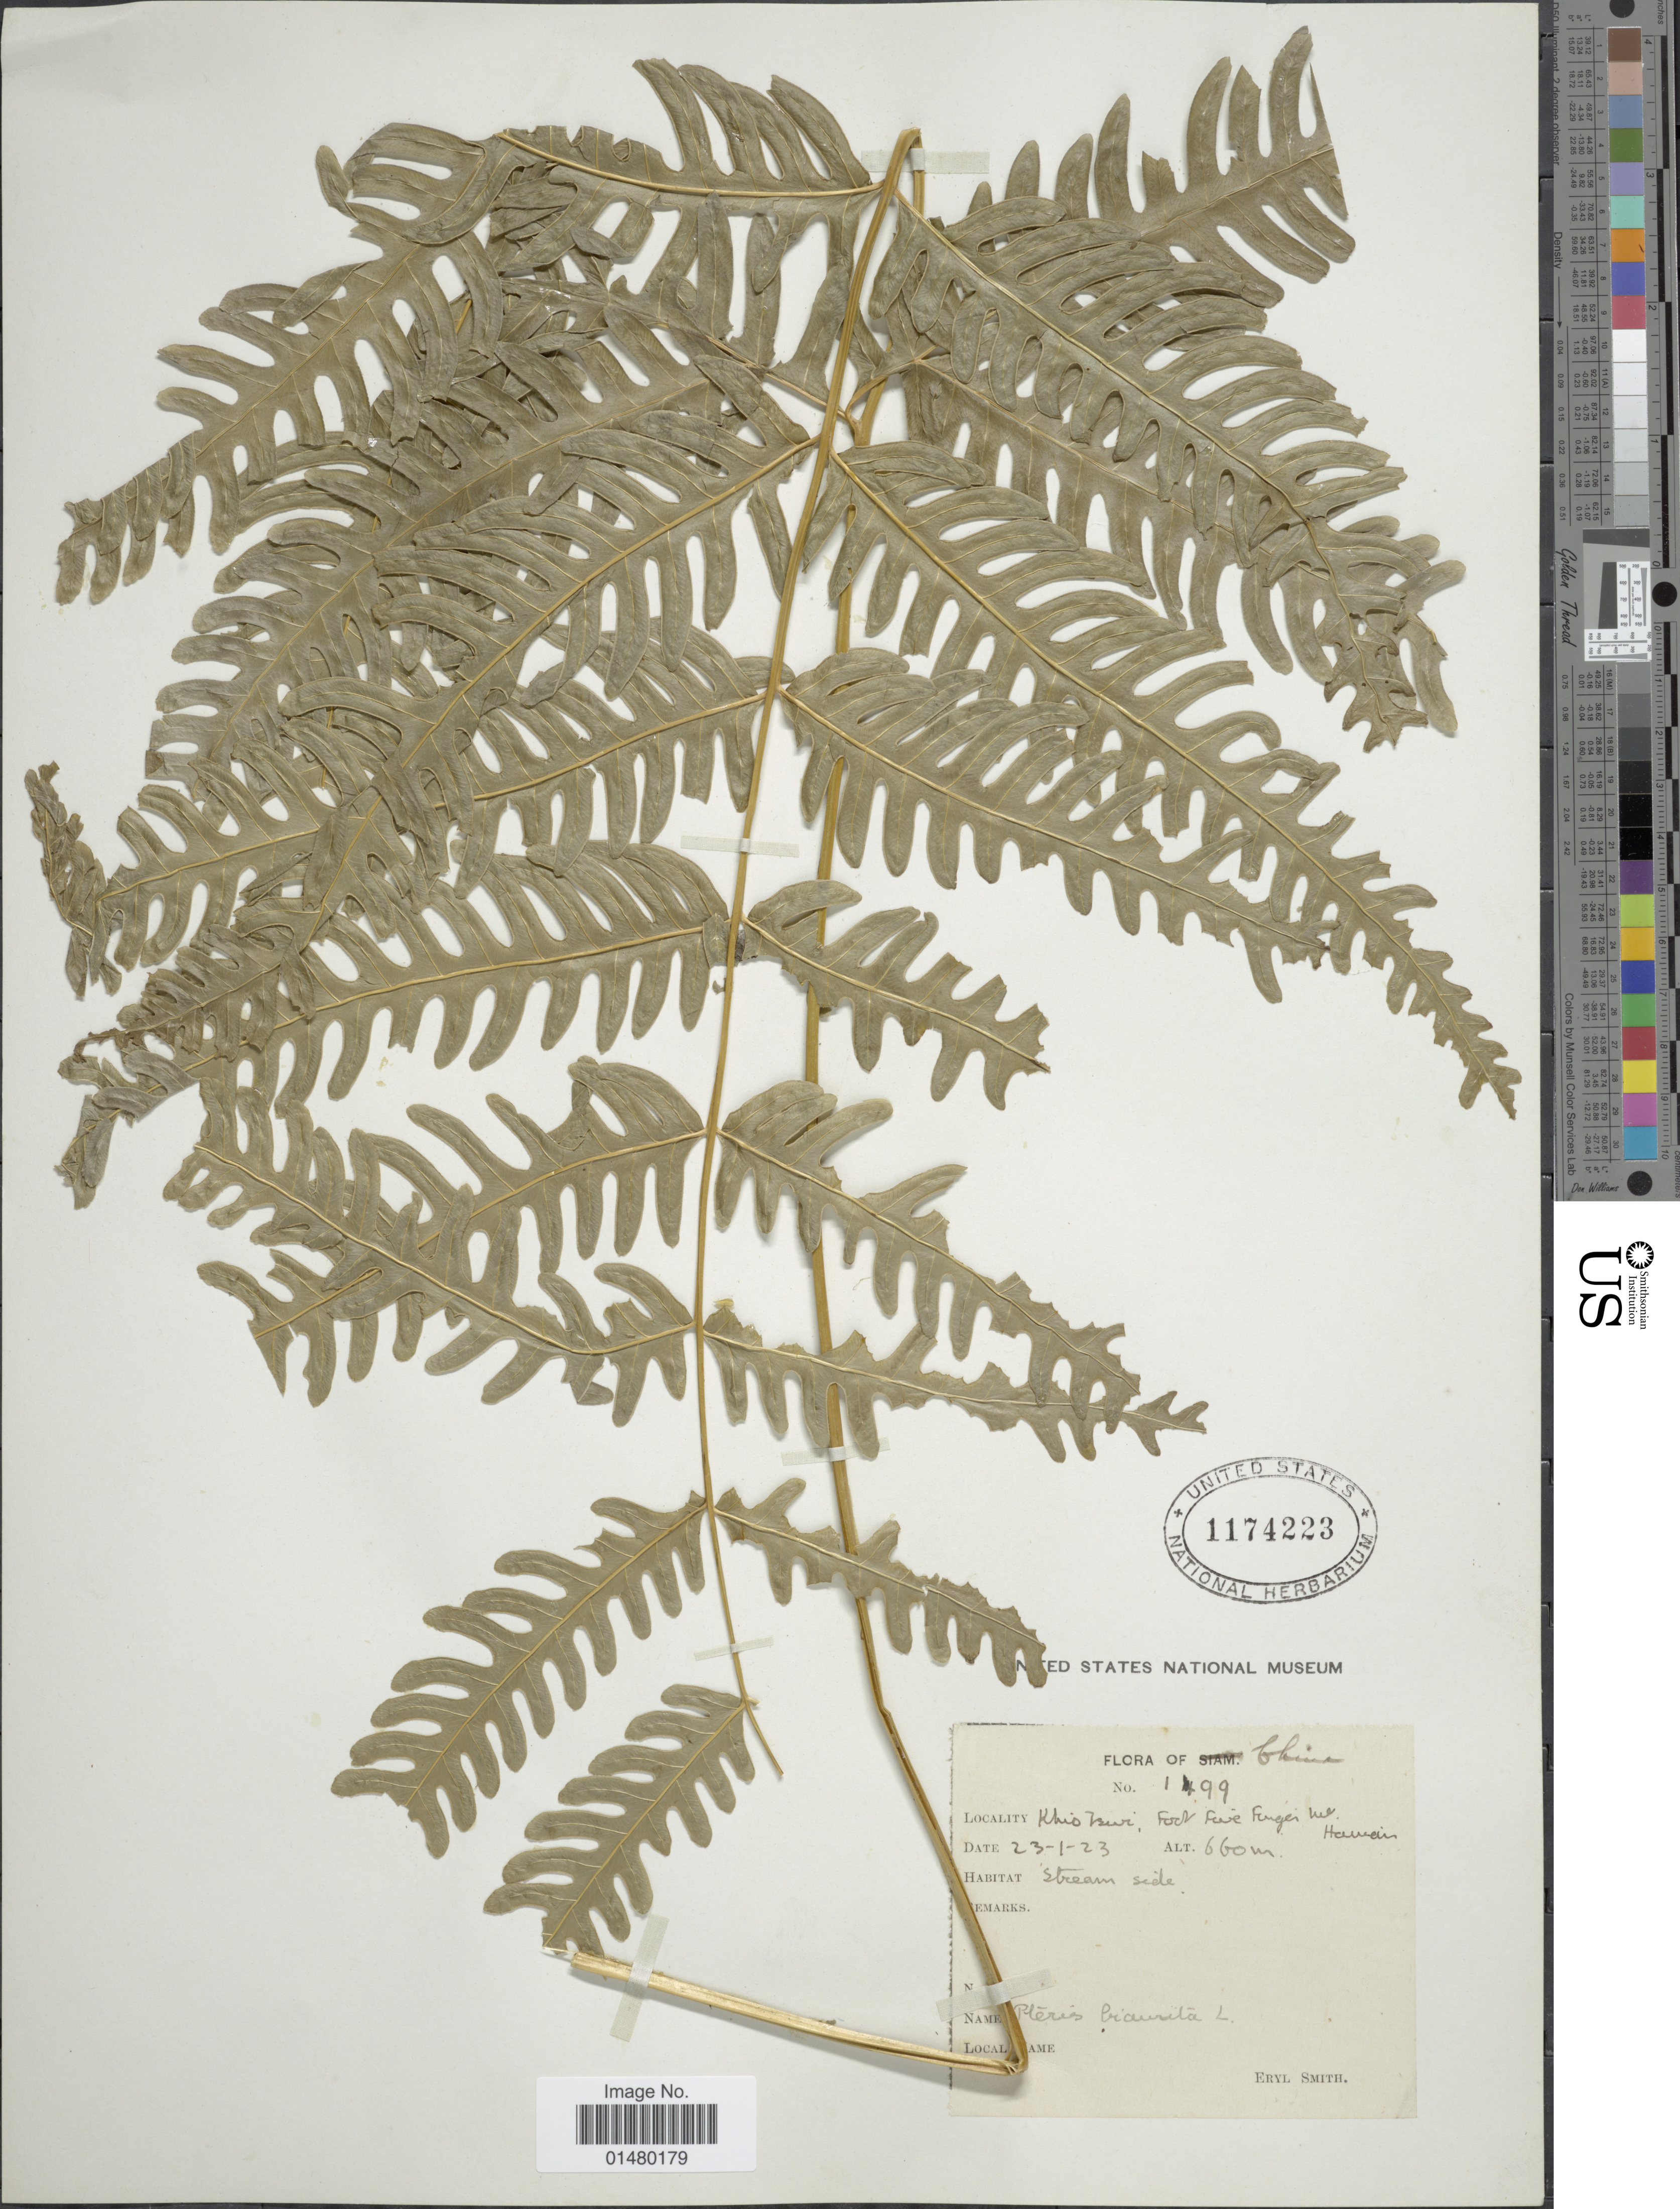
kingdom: Plantae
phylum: Tracheophyta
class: Polypodiopsida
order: Polypodiales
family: Pteridaceae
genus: Pteris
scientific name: Pteris biaurita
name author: L.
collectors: C. E. Smith Jr.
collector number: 1199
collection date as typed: Transcribed d/m/y: 23/1/23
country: China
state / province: Hainan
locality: Khio Isuri, Fort Fiv Finger [illegible text]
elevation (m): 660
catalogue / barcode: US 1174223